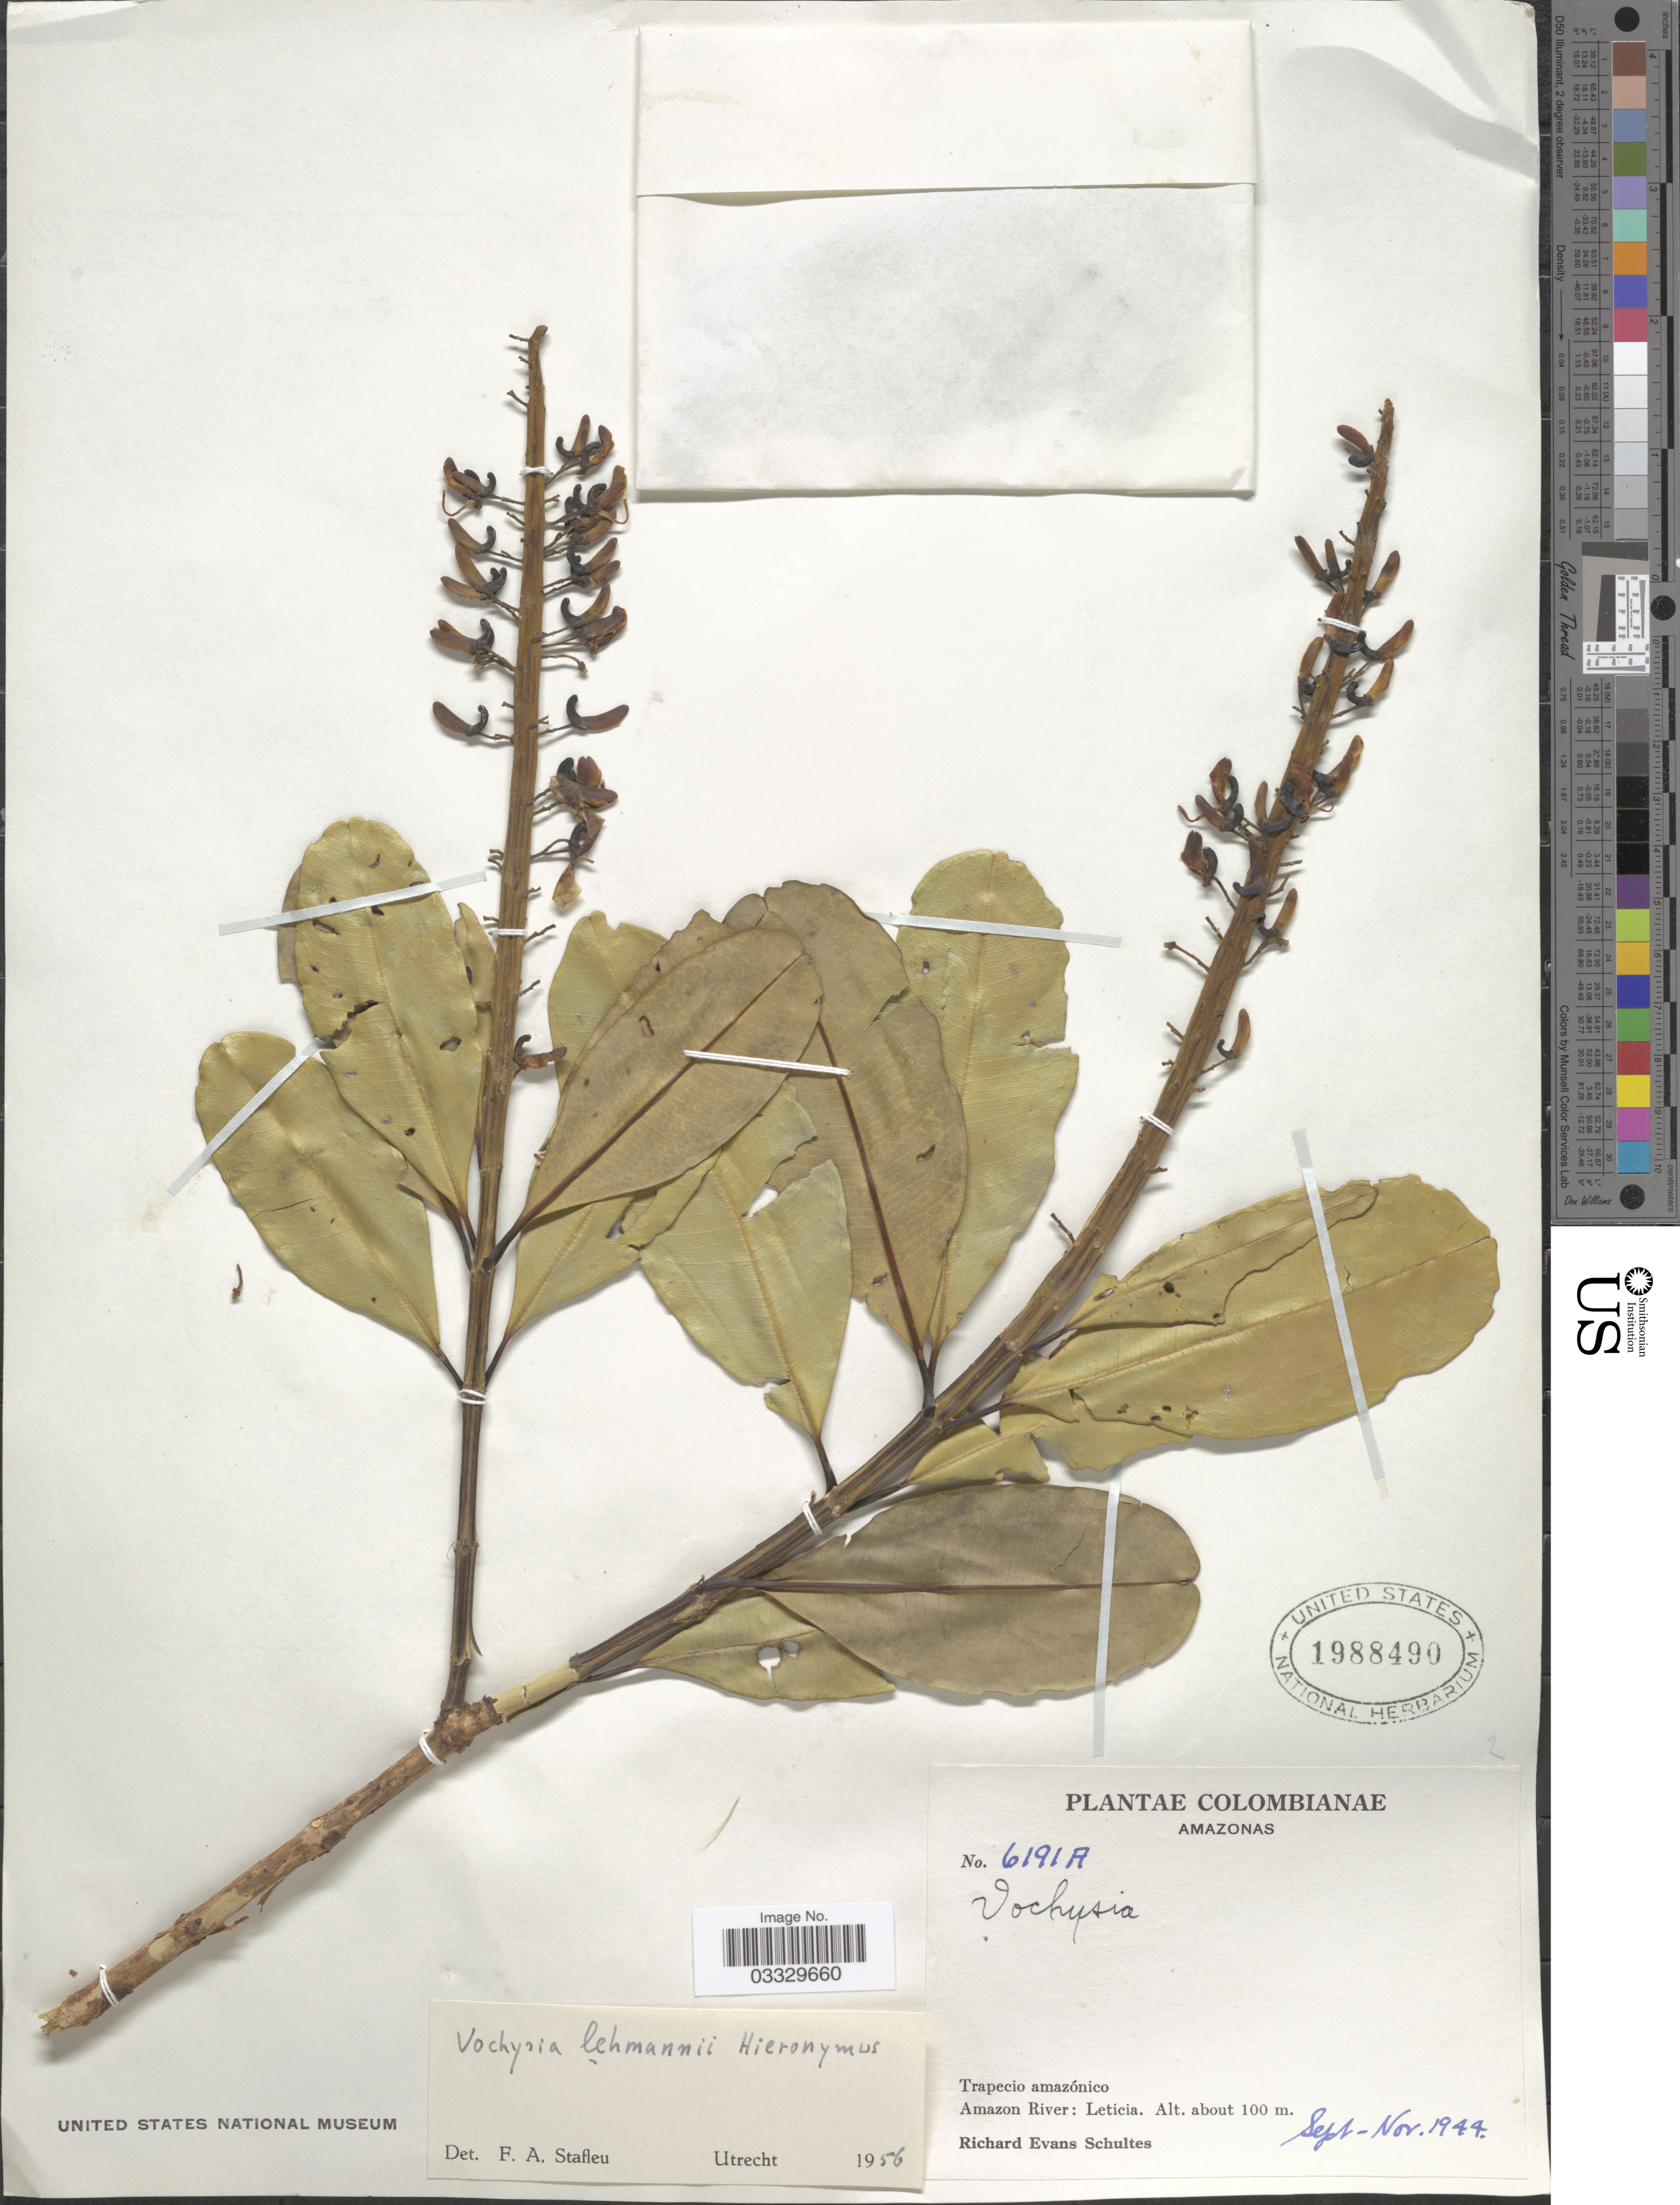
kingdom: Plantae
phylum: Tracheophyta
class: Magnoliopsida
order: Myrtales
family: Vochysiaceae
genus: Vochysia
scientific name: Vochysia lehmannii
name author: Hieron.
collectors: R. E. Schultes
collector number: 6191A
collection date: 1944-09/1944-11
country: Colombia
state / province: Amazônas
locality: Trapecio amazónico. Amazon River: Leticia.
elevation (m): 100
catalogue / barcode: US 1988490